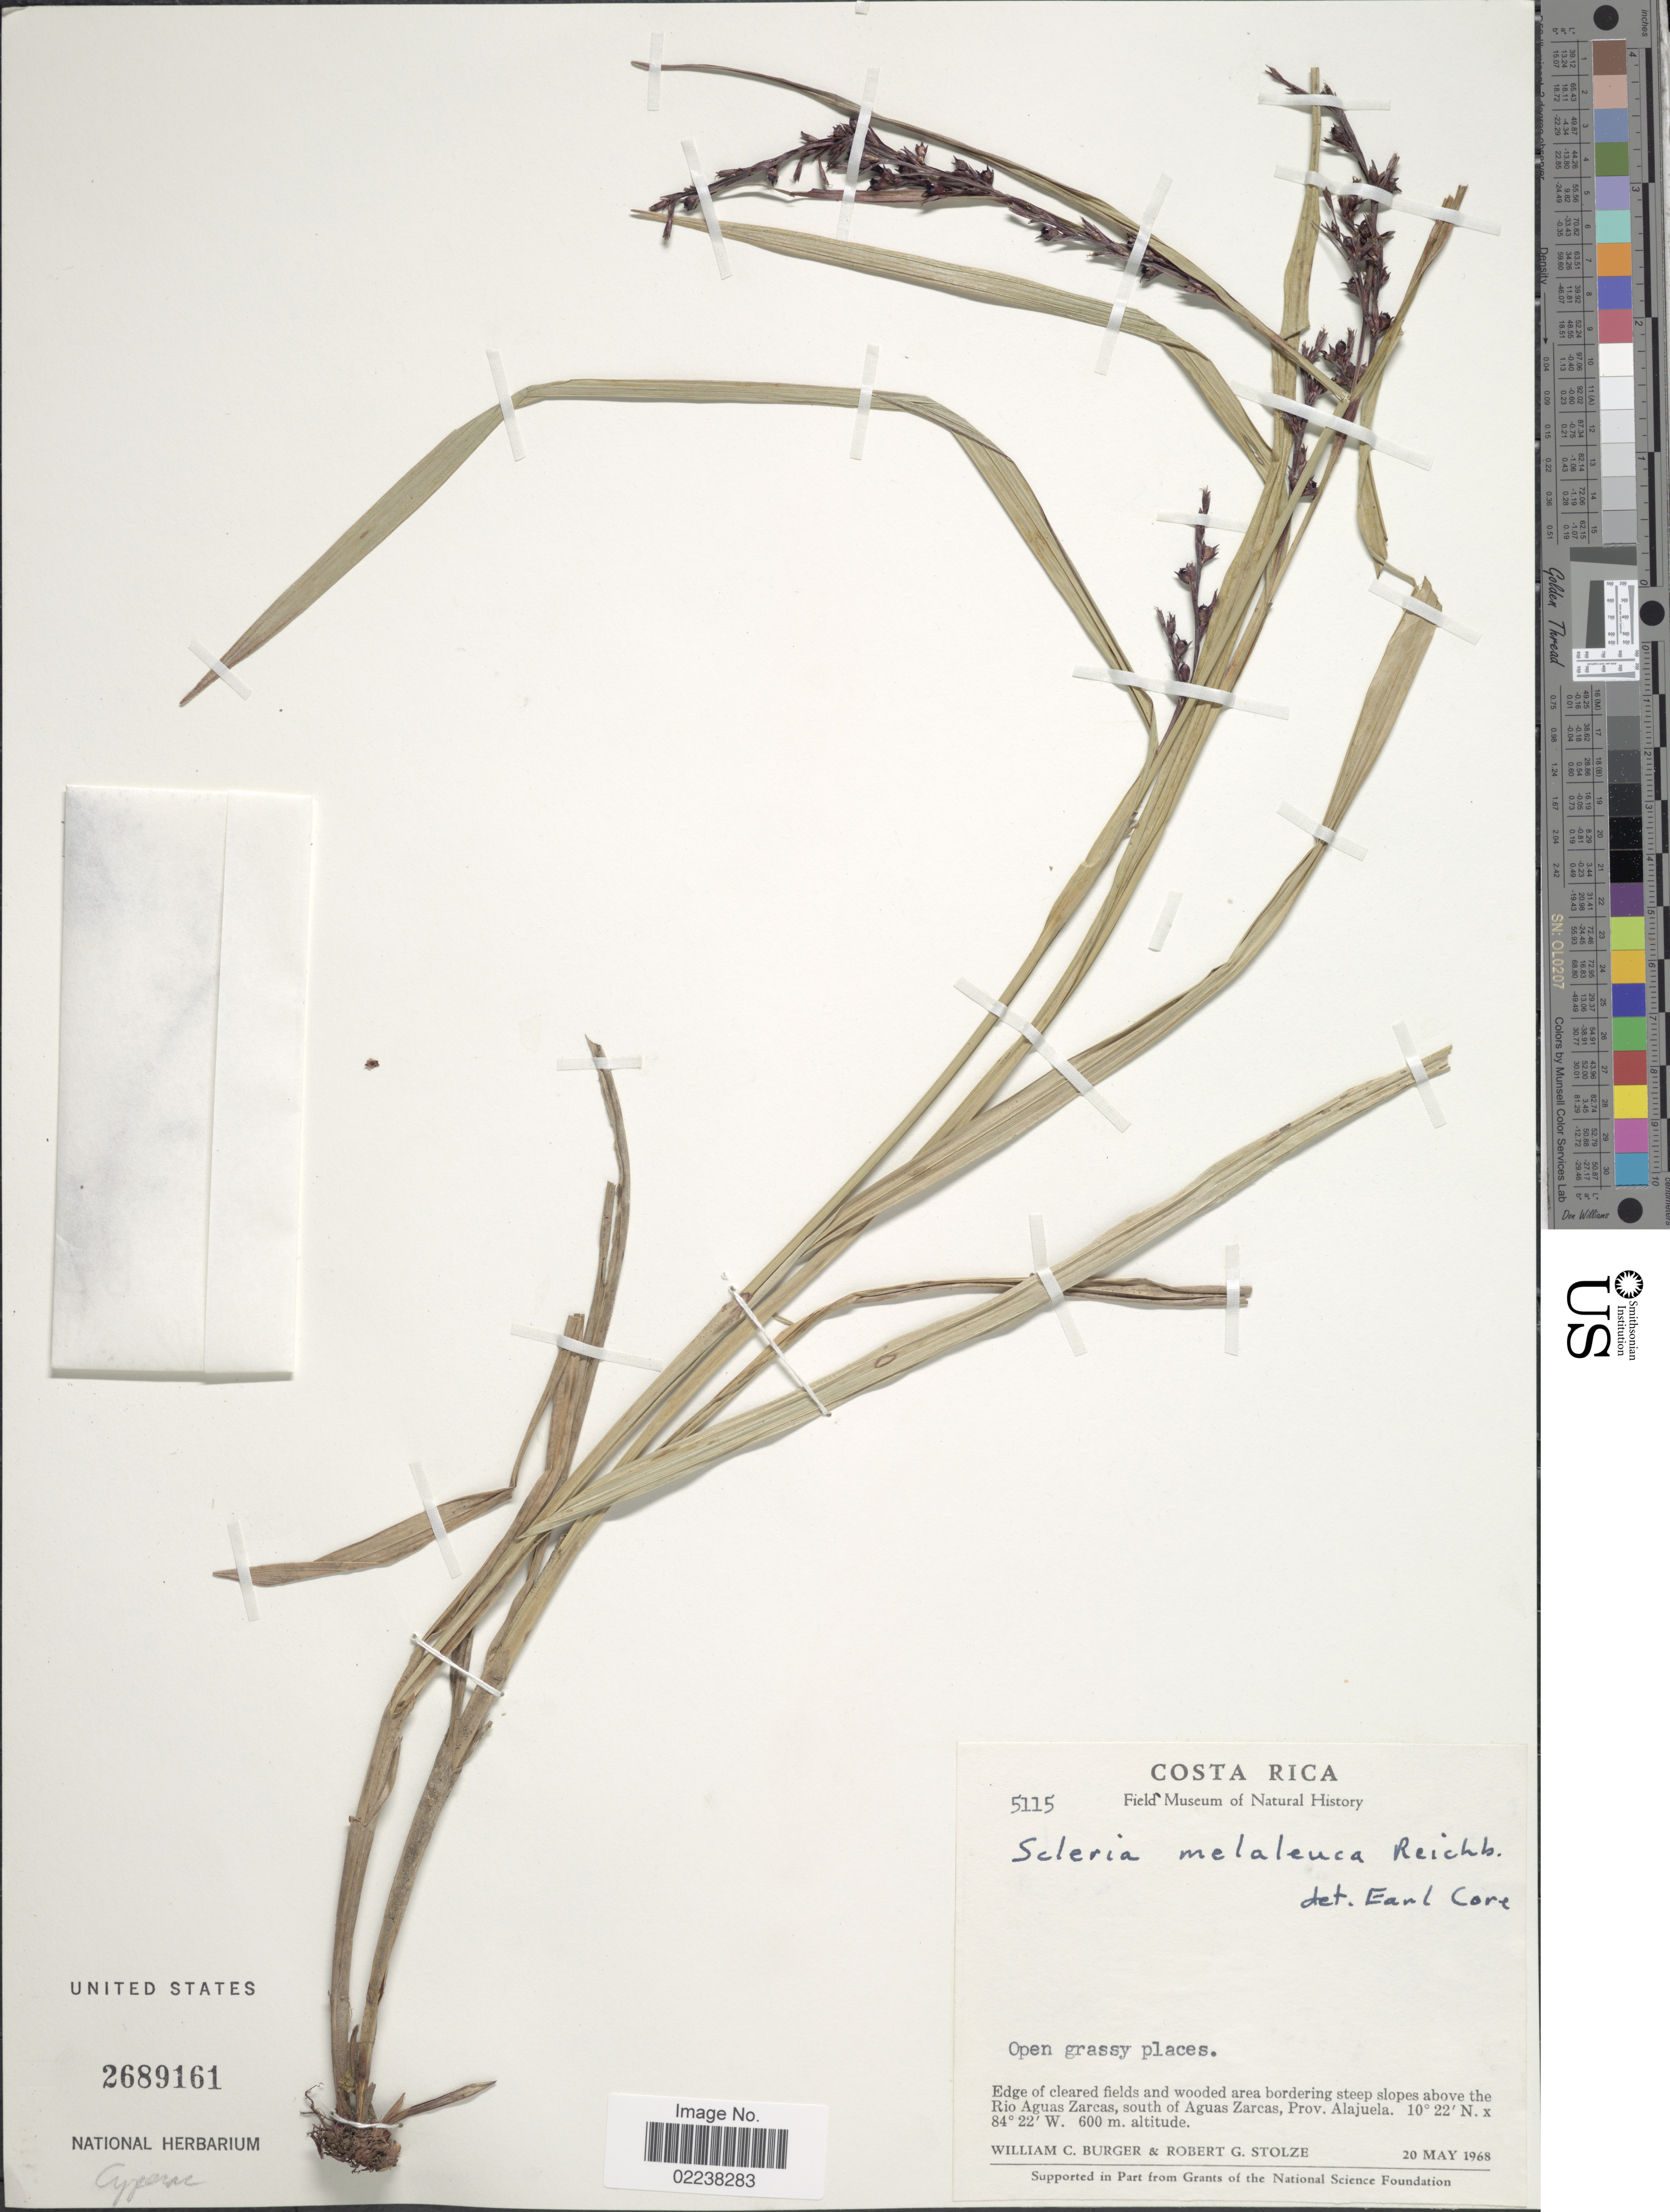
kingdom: Plantae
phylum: Tracheophyta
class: Liliopsida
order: Poales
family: Cyperaceae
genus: Scleria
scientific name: Scleria gaertneri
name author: Raddi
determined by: Strong, Mark T., (BOT), Smithsonian Institution - National Museum of Natural History (UNITED STATES)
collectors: W. Burger & R. G. Stolze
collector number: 5115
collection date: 1968-05-20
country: Costa Rica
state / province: Alajuela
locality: Edge of cleared fields and wooded area bordering steep slopes above the Rio Aguas Zarcas, south of Aguas Zarcas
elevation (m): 600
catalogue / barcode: US 2689161